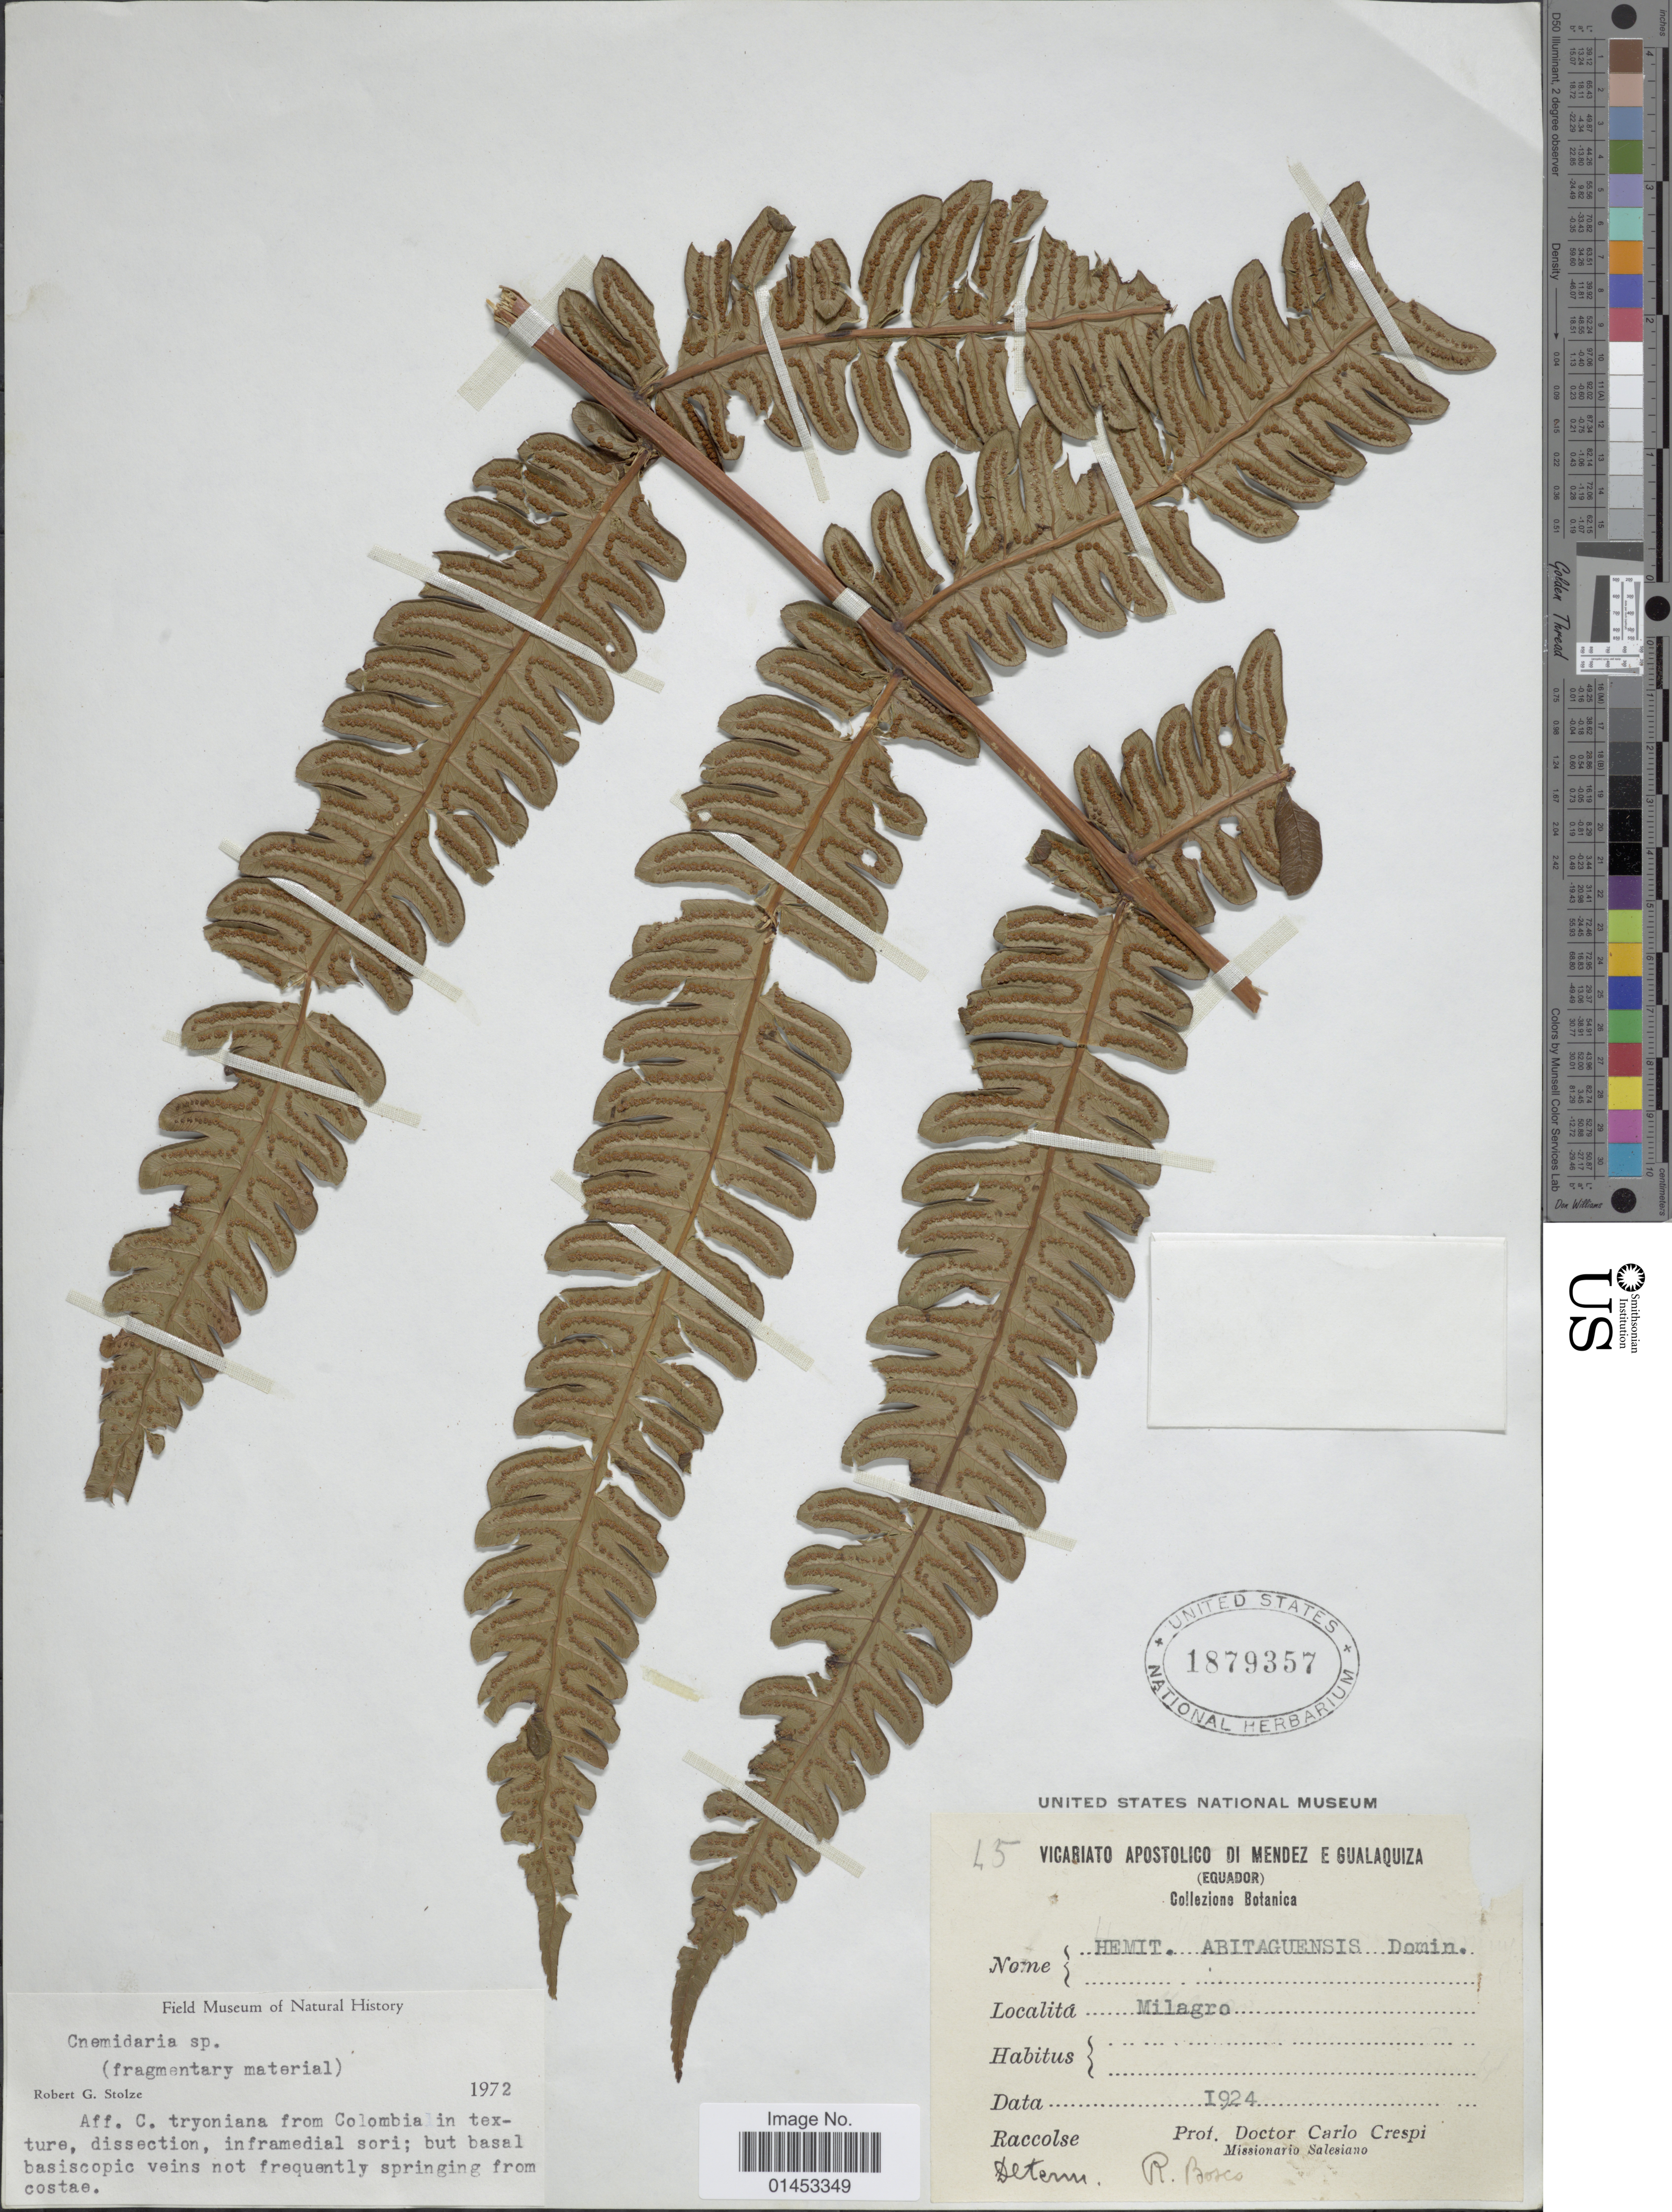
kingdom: Plantae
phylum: Tracheophyta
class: Polypodiopsida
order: Cyatheales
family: Cyatheaceae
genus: Cyathea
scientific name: Cyathea sp.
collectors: C. Crespi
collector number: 15*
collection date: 1924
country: Ecuador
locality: Milagro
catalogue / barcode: US 1879357